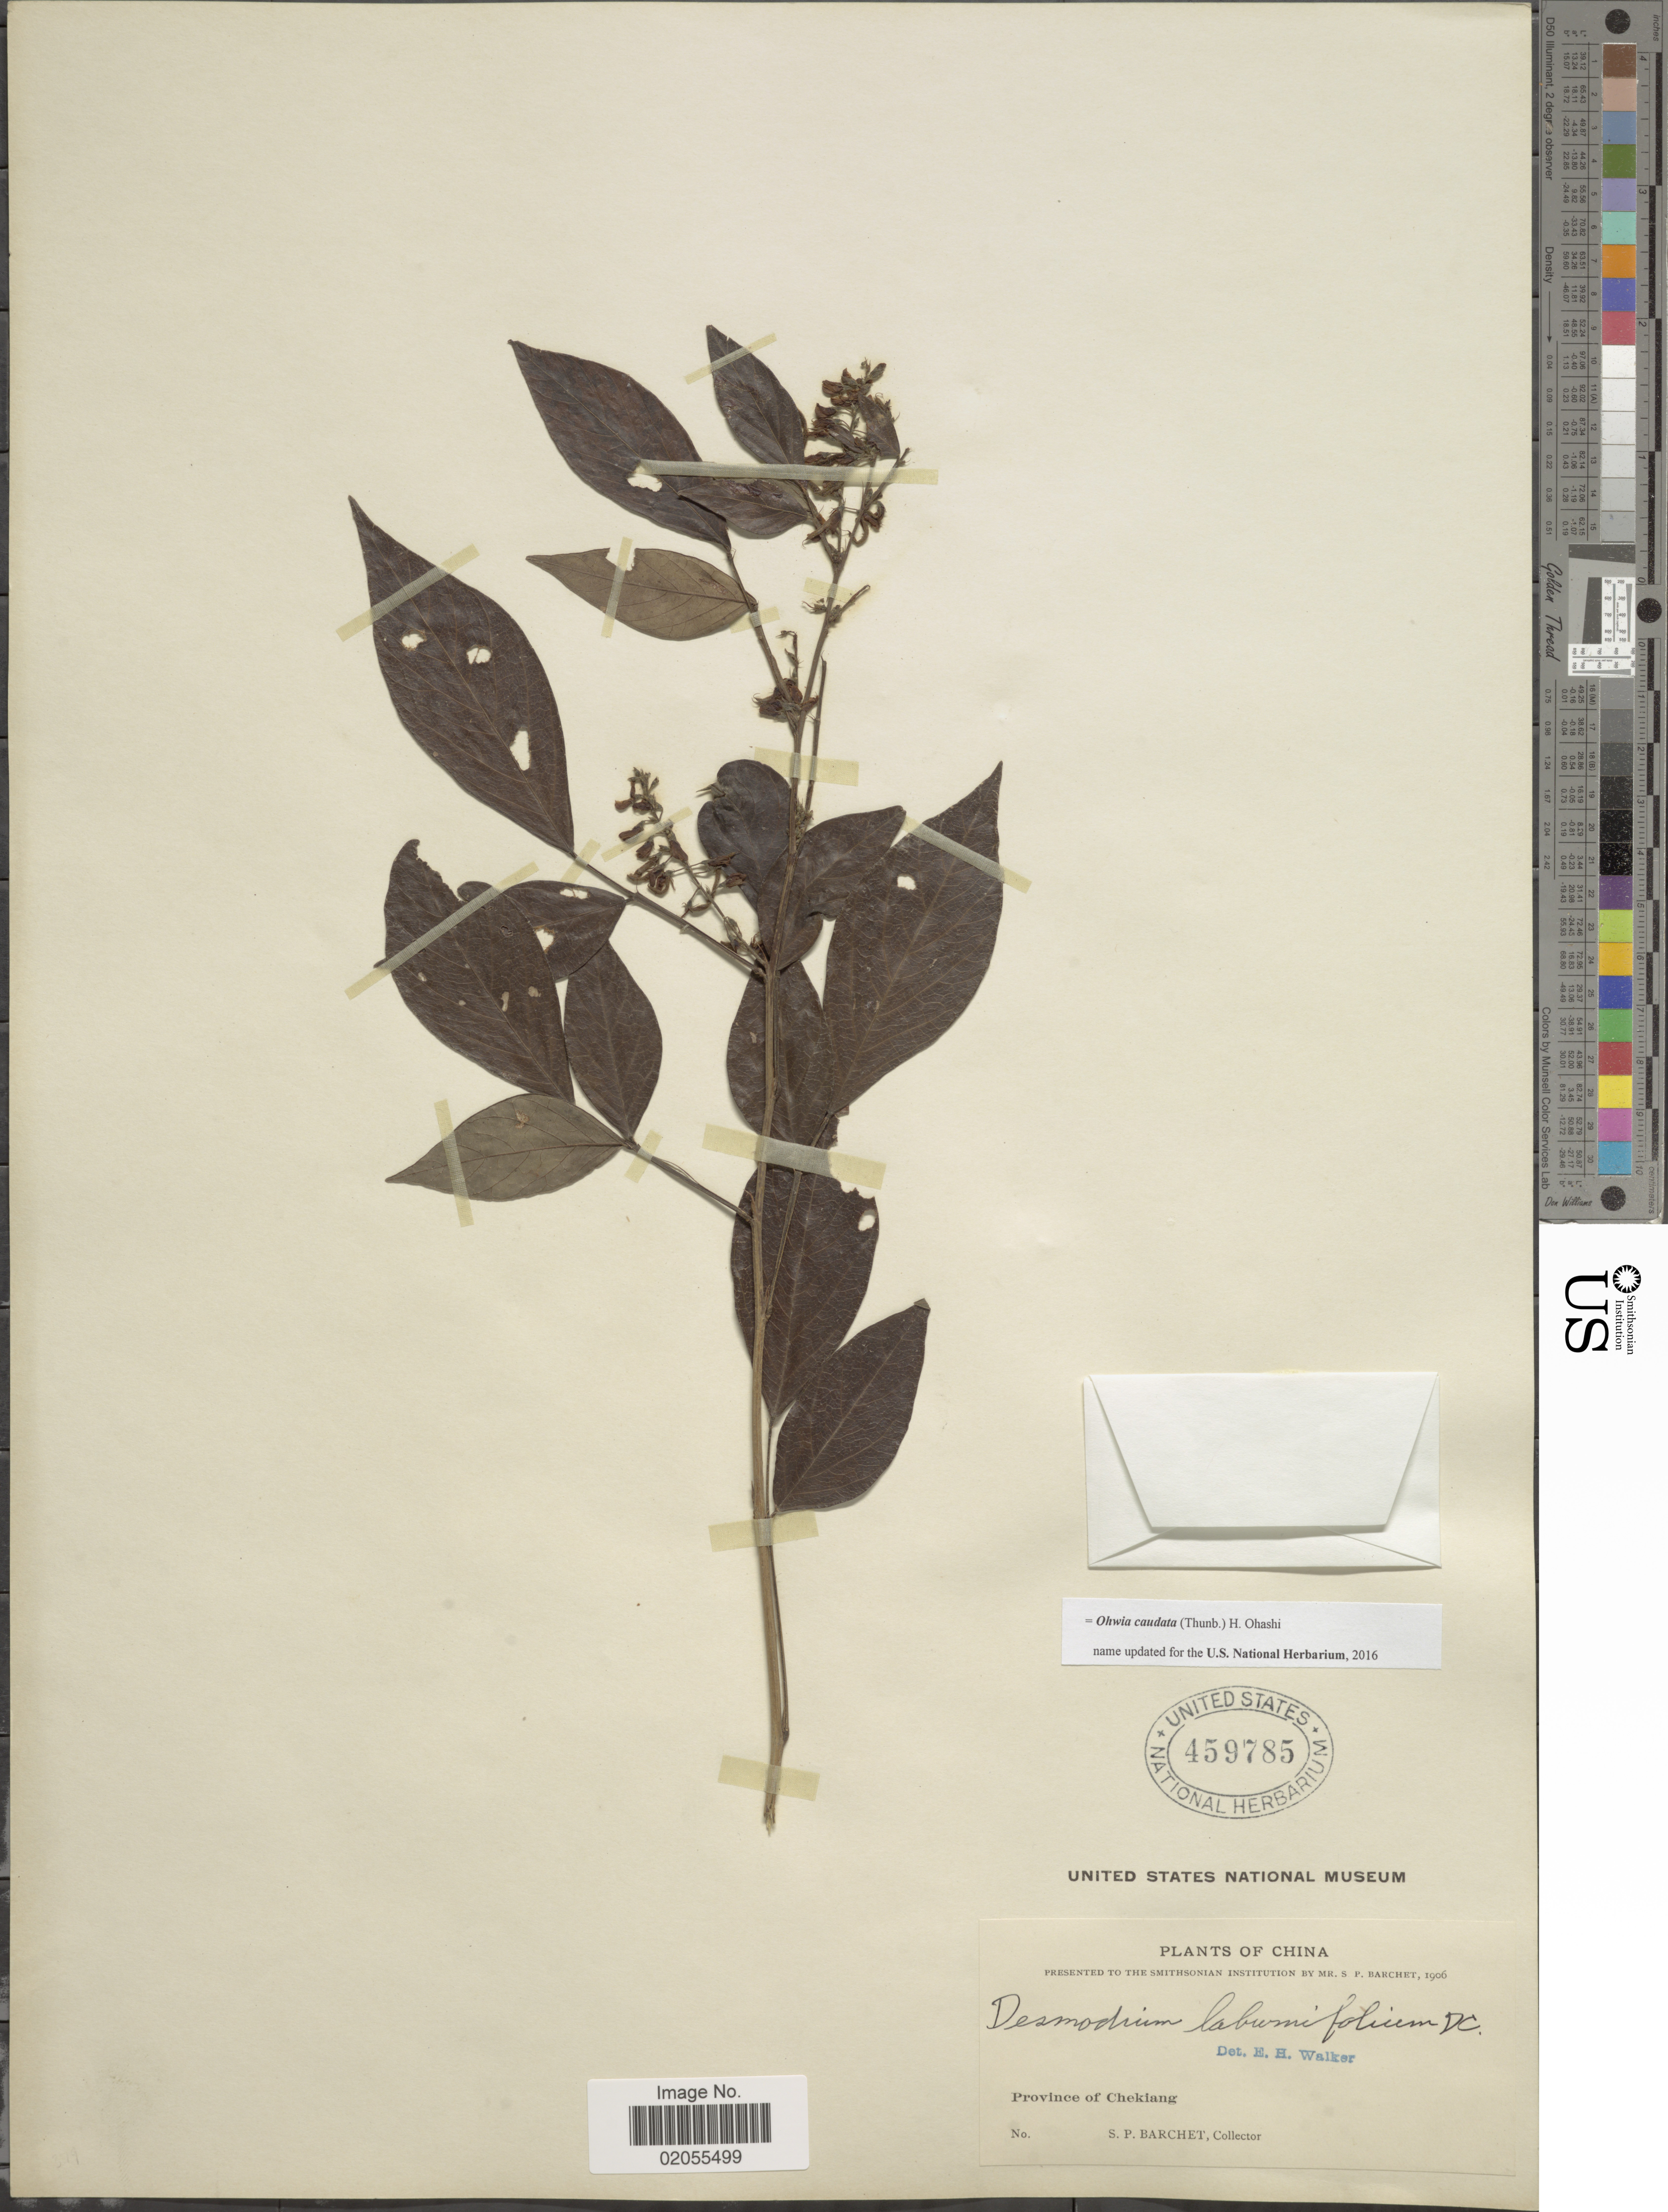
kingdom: Plantae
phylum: Tracheophyta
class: Magnoliopsida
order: Fabales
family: Fabaceae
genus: Ohwia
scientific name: Ohwia caudata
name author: (Thunb.) H. Ohashi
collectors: S. P. Barchet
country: China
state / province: Zhejiang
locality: Province of Chekiang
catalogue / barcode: US 459785